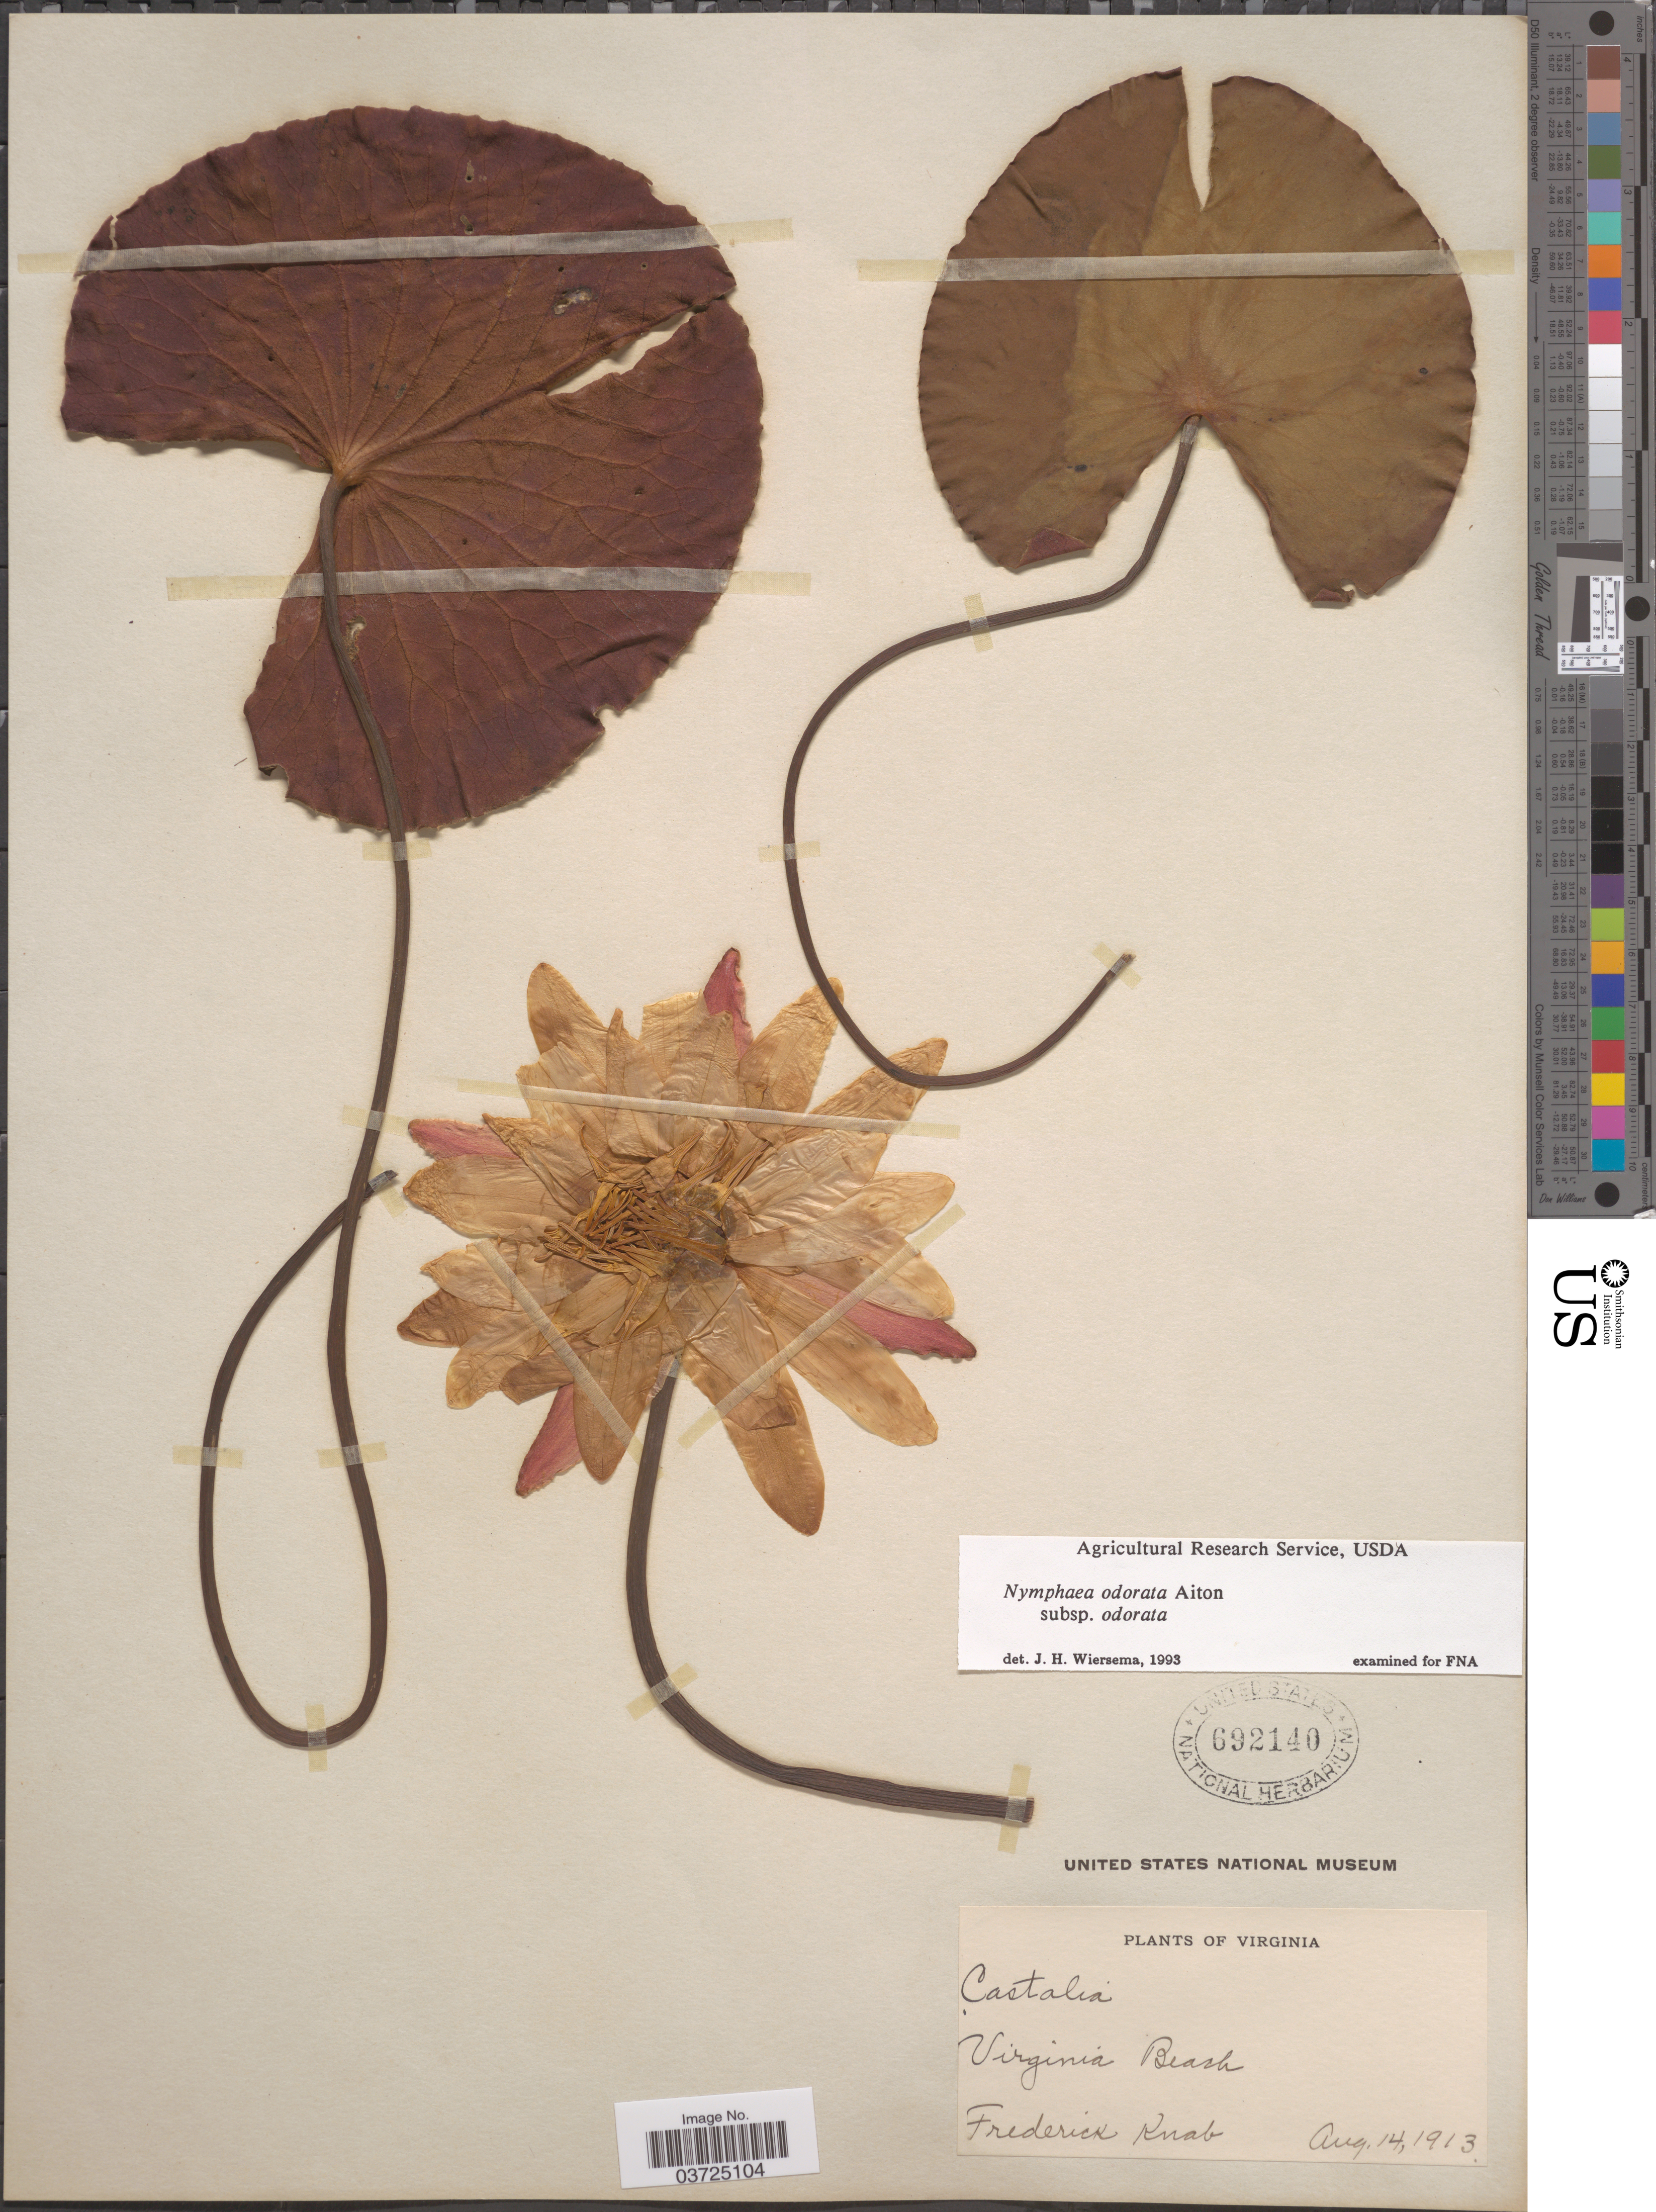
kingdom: Plantae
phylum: Tracheophyta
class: Magnoliopsida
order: Nymphaeales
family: Nymphaeaceae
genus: Nymphaea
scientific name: Nymphaea odorata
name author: Aiton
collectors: F. Knab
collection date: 1913-08-14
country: United States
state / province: Virginia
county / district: City of Virginia Beach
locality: Virginia Beach.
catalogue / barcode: US 692140